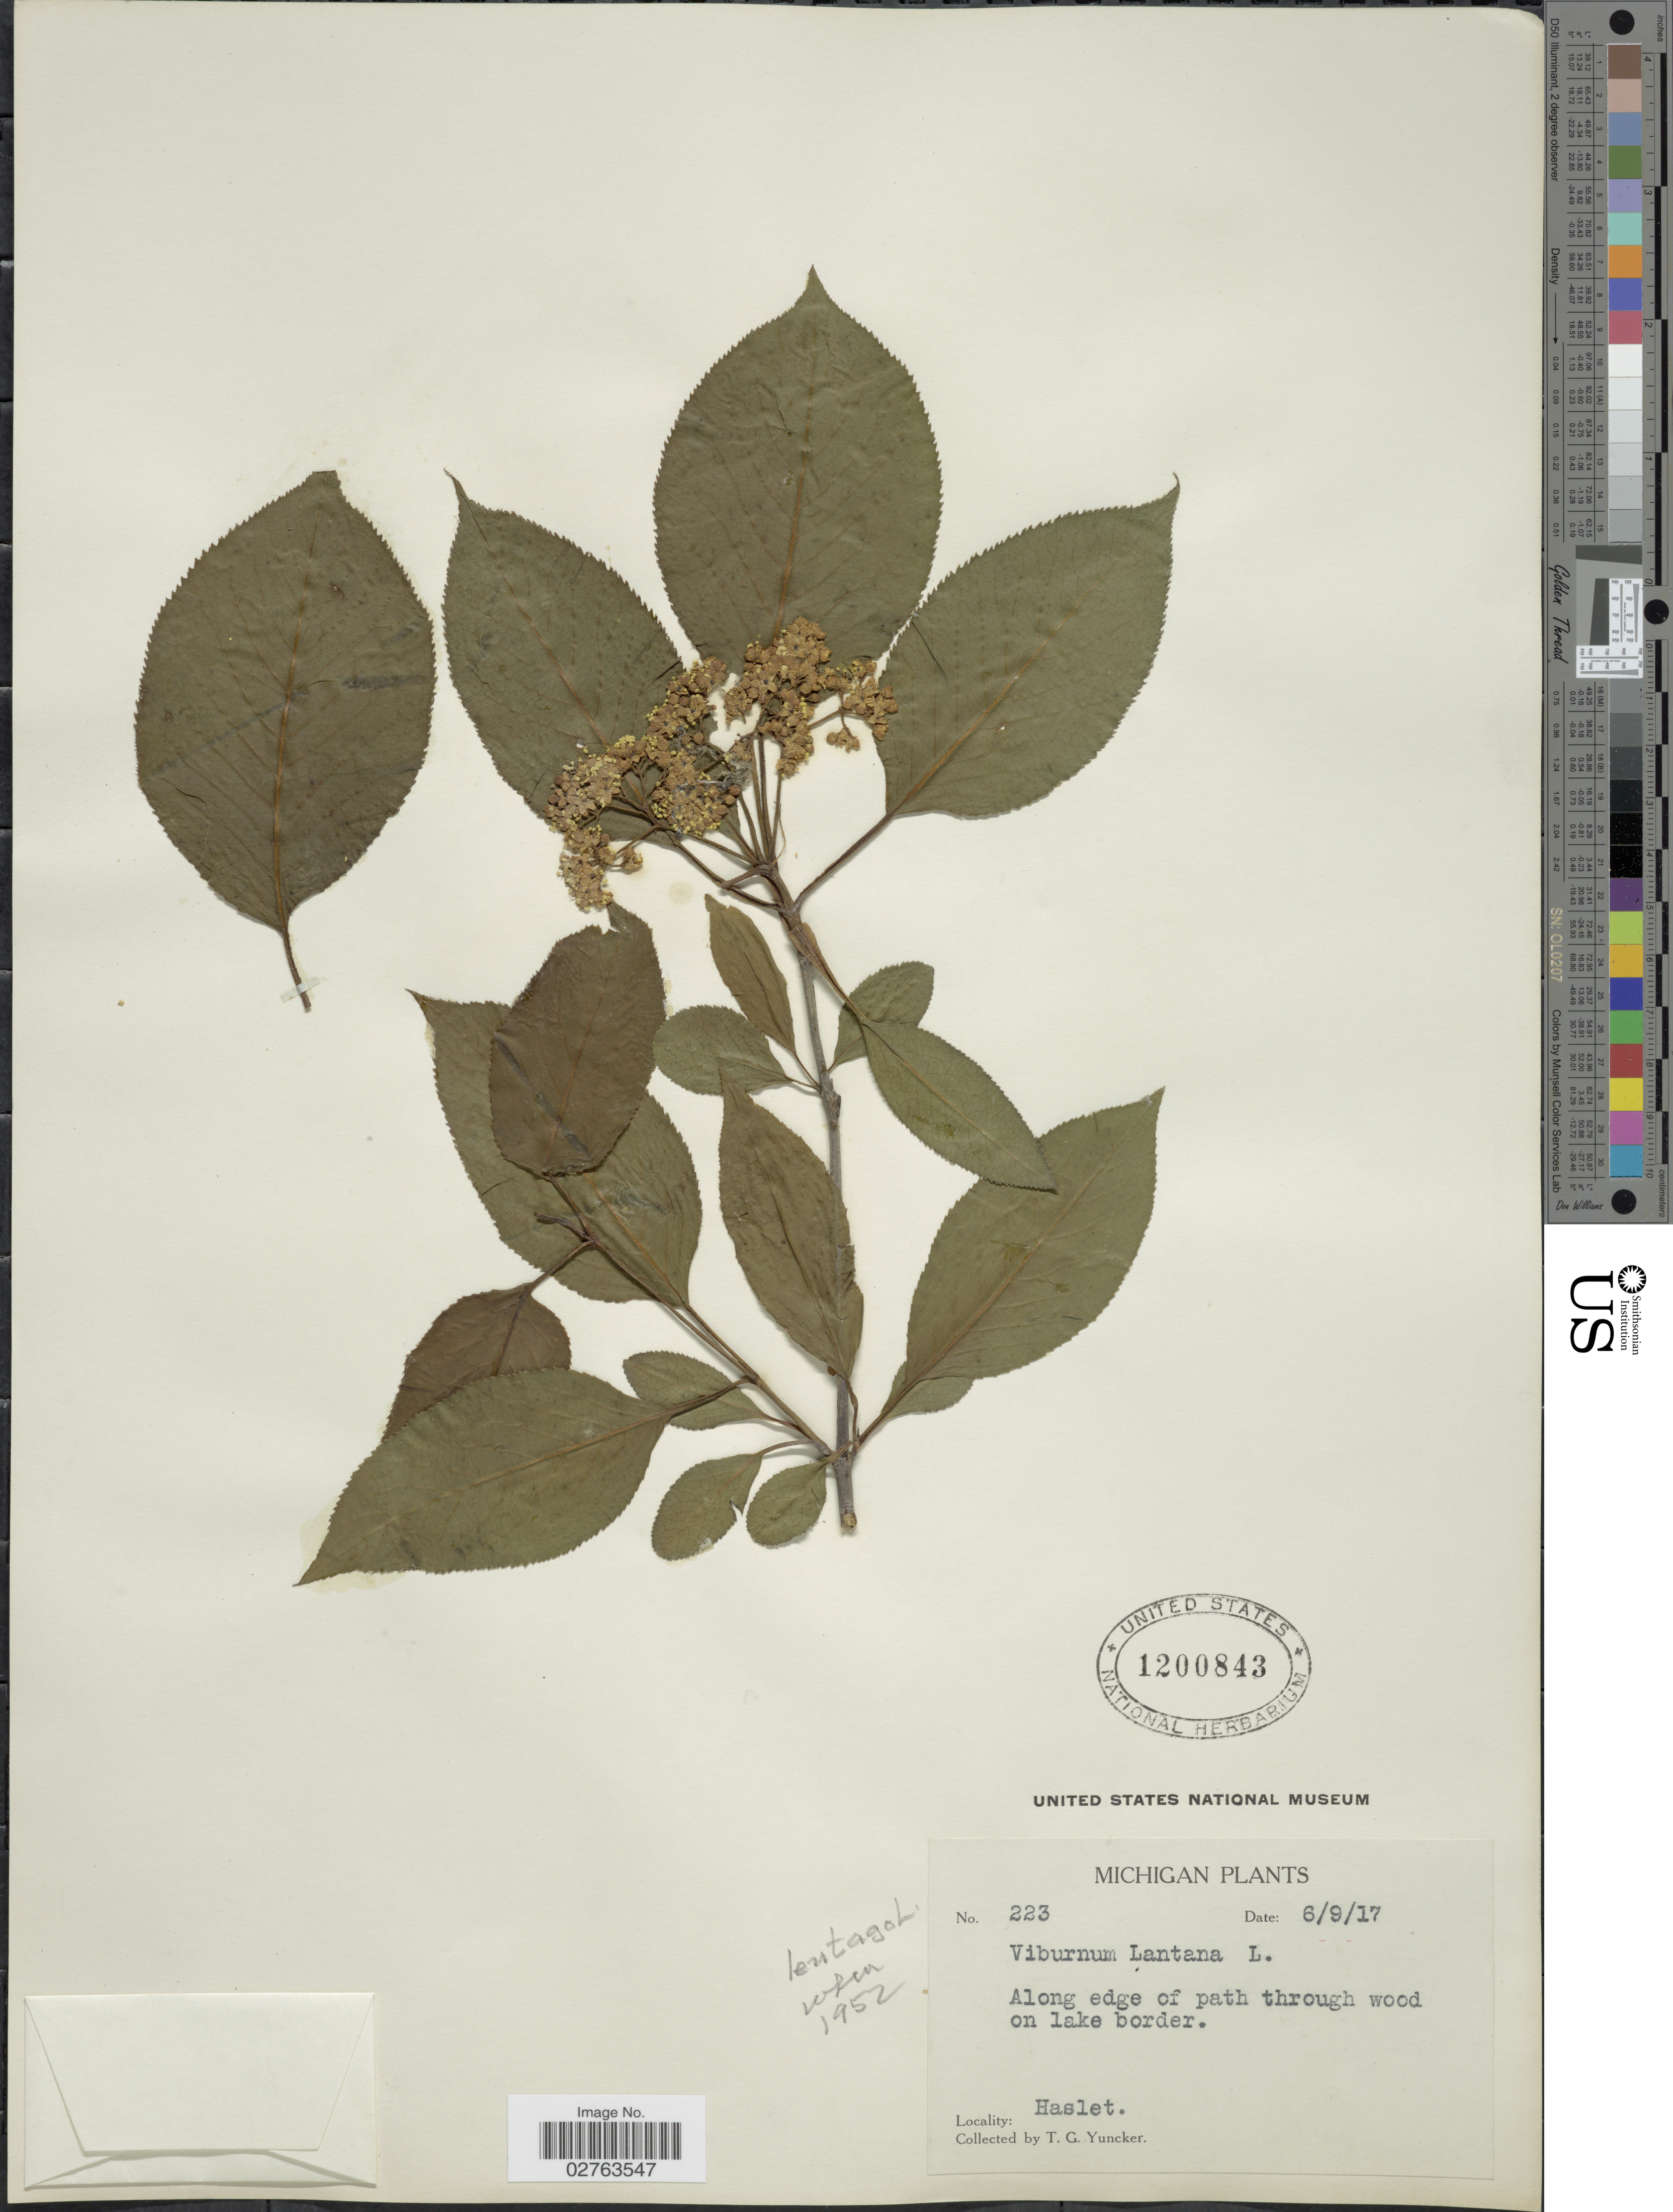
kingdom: Plantae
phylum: Tracheophyta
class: Magnoliopsida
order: Dipsacales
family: Viburnaceae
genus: Viburnum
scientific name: Viburnum lentago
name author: L.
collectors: T. G. Yuncker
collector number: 223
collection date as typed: Transcribed d/m/y: 9/6/17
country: United States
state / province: Michigan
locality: Along edge of path through wood on lake border. Haslet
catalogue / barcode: US 1200843